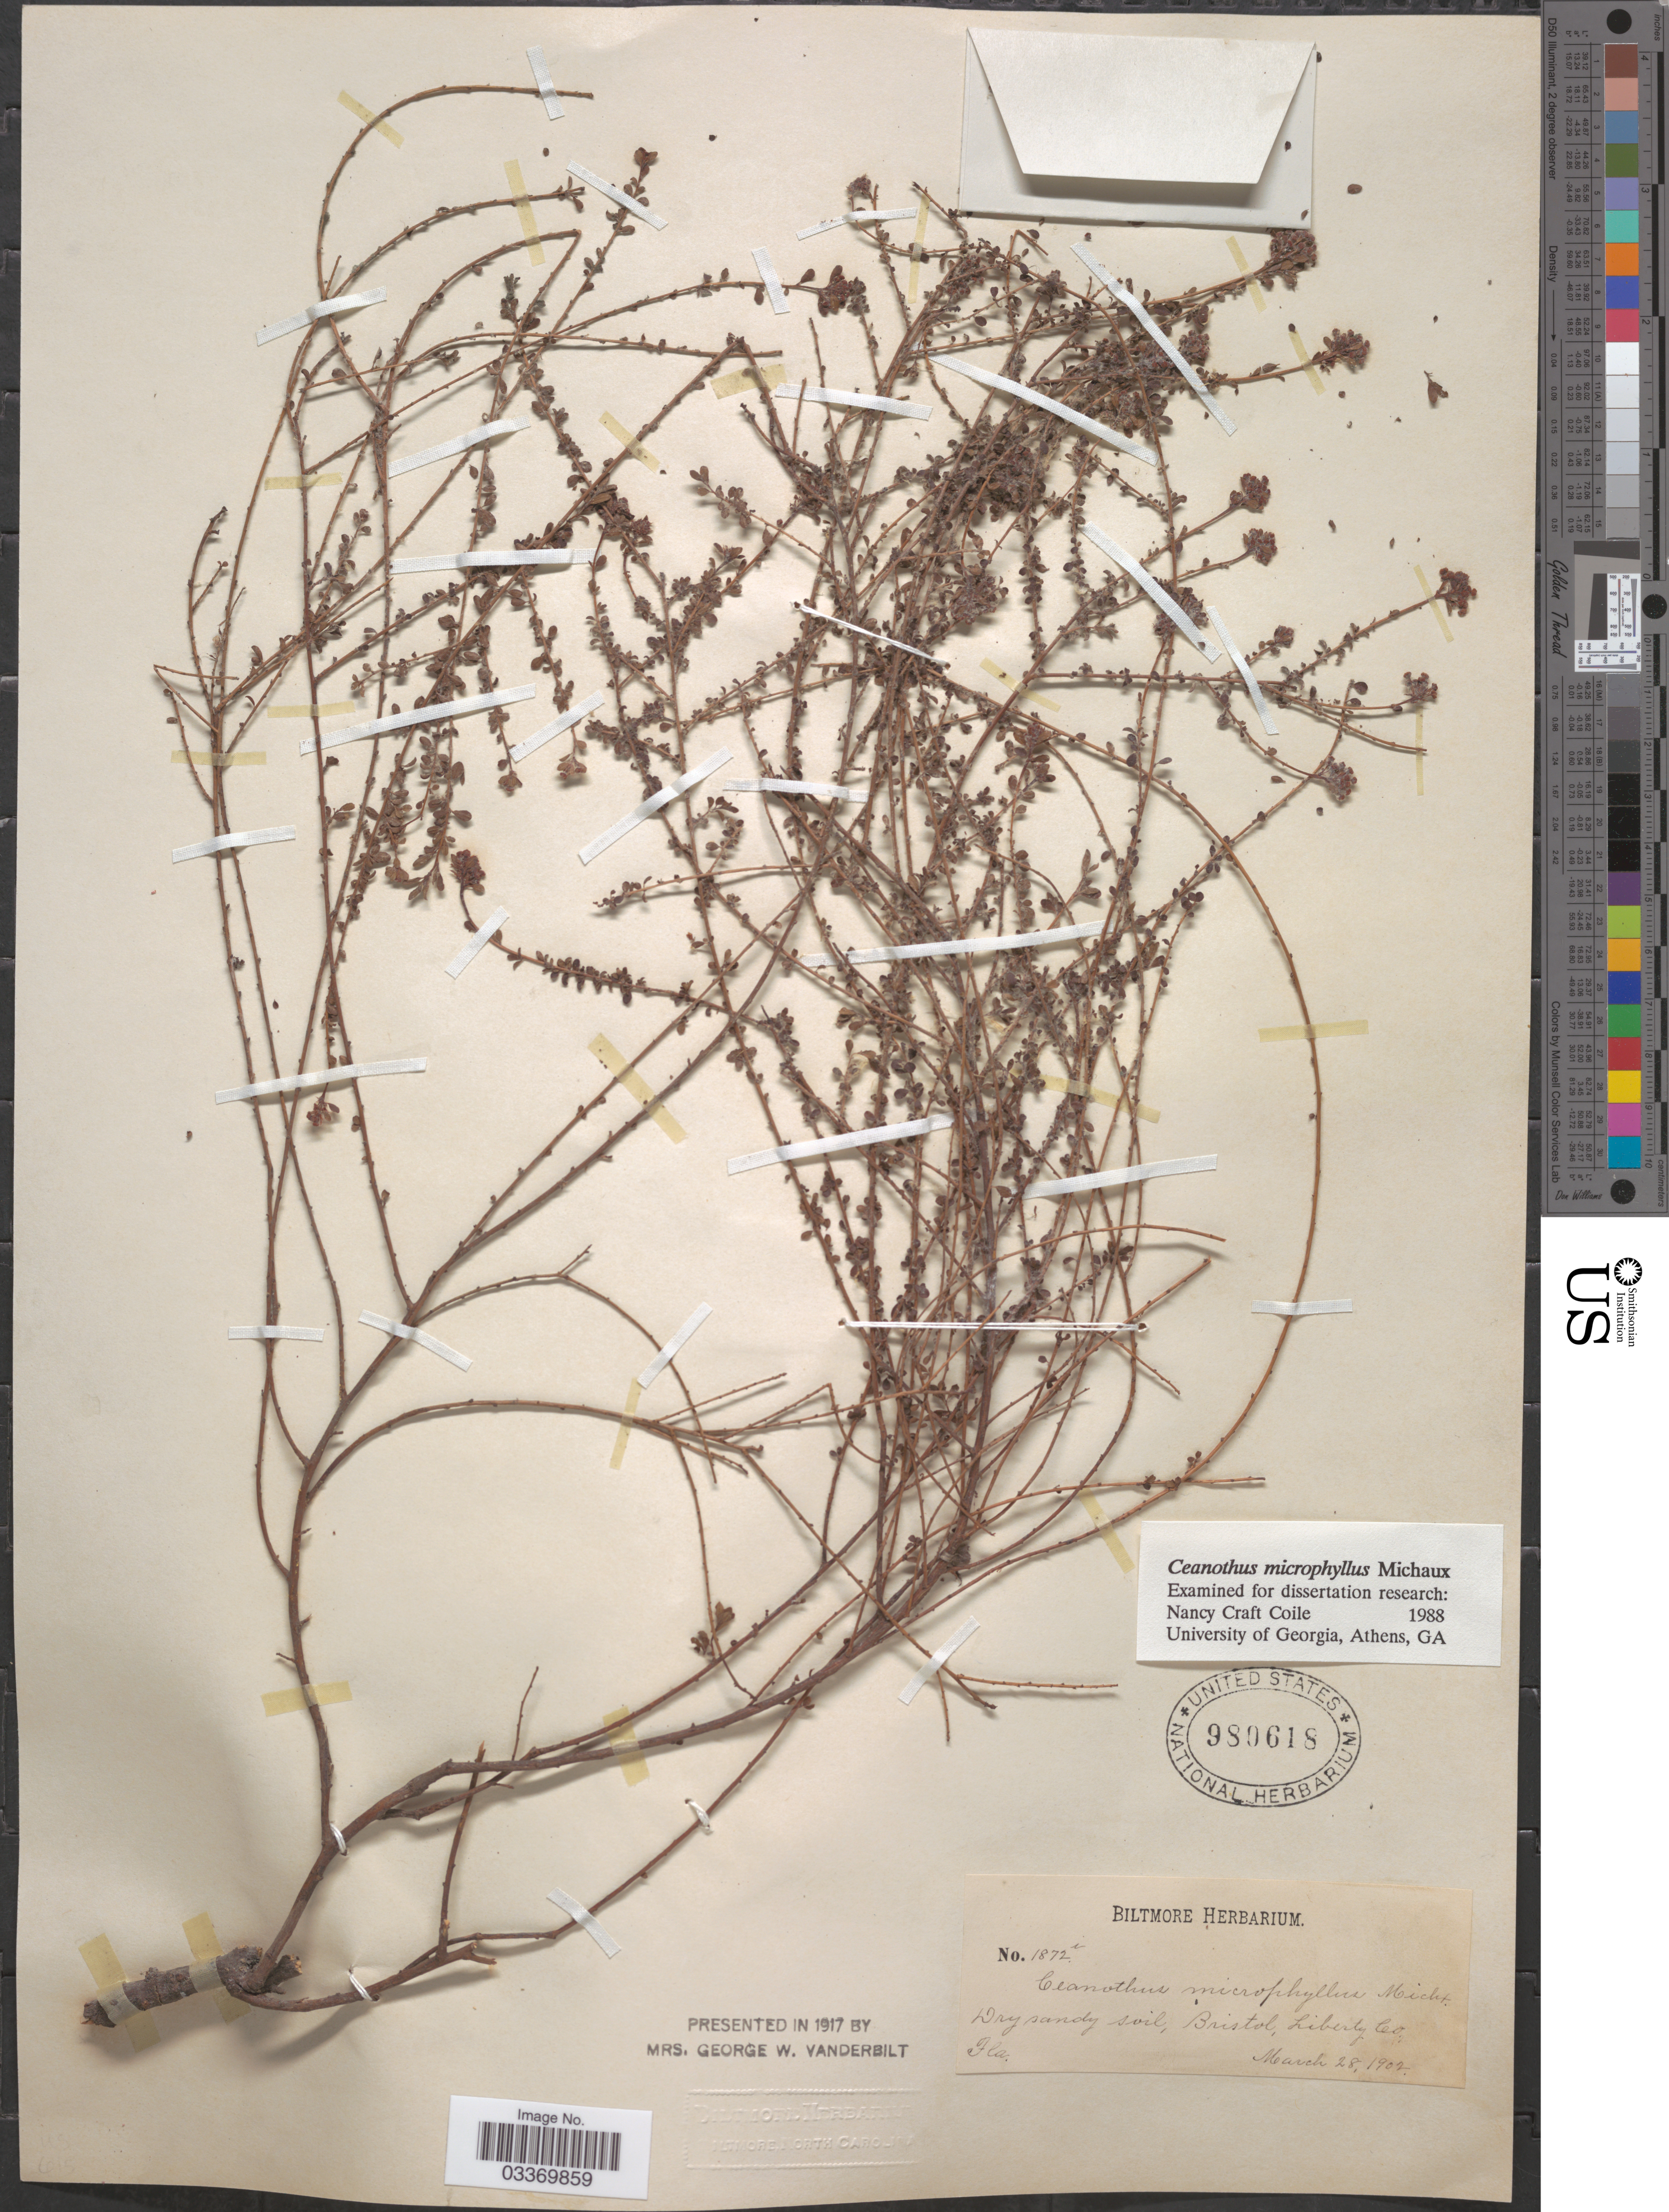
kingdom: Plantae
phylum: Tracheophyta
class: Magnoliopsida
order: Rosales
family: Rhamnaceae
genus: Ceanothus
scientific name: Ceanothus microphyllus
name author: Michx.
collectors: ex herb. Biltmore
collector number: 1872i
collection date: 1902-03-28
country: United States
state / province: Florida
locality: Bristol, Liberty Co.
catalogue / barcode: US 980618